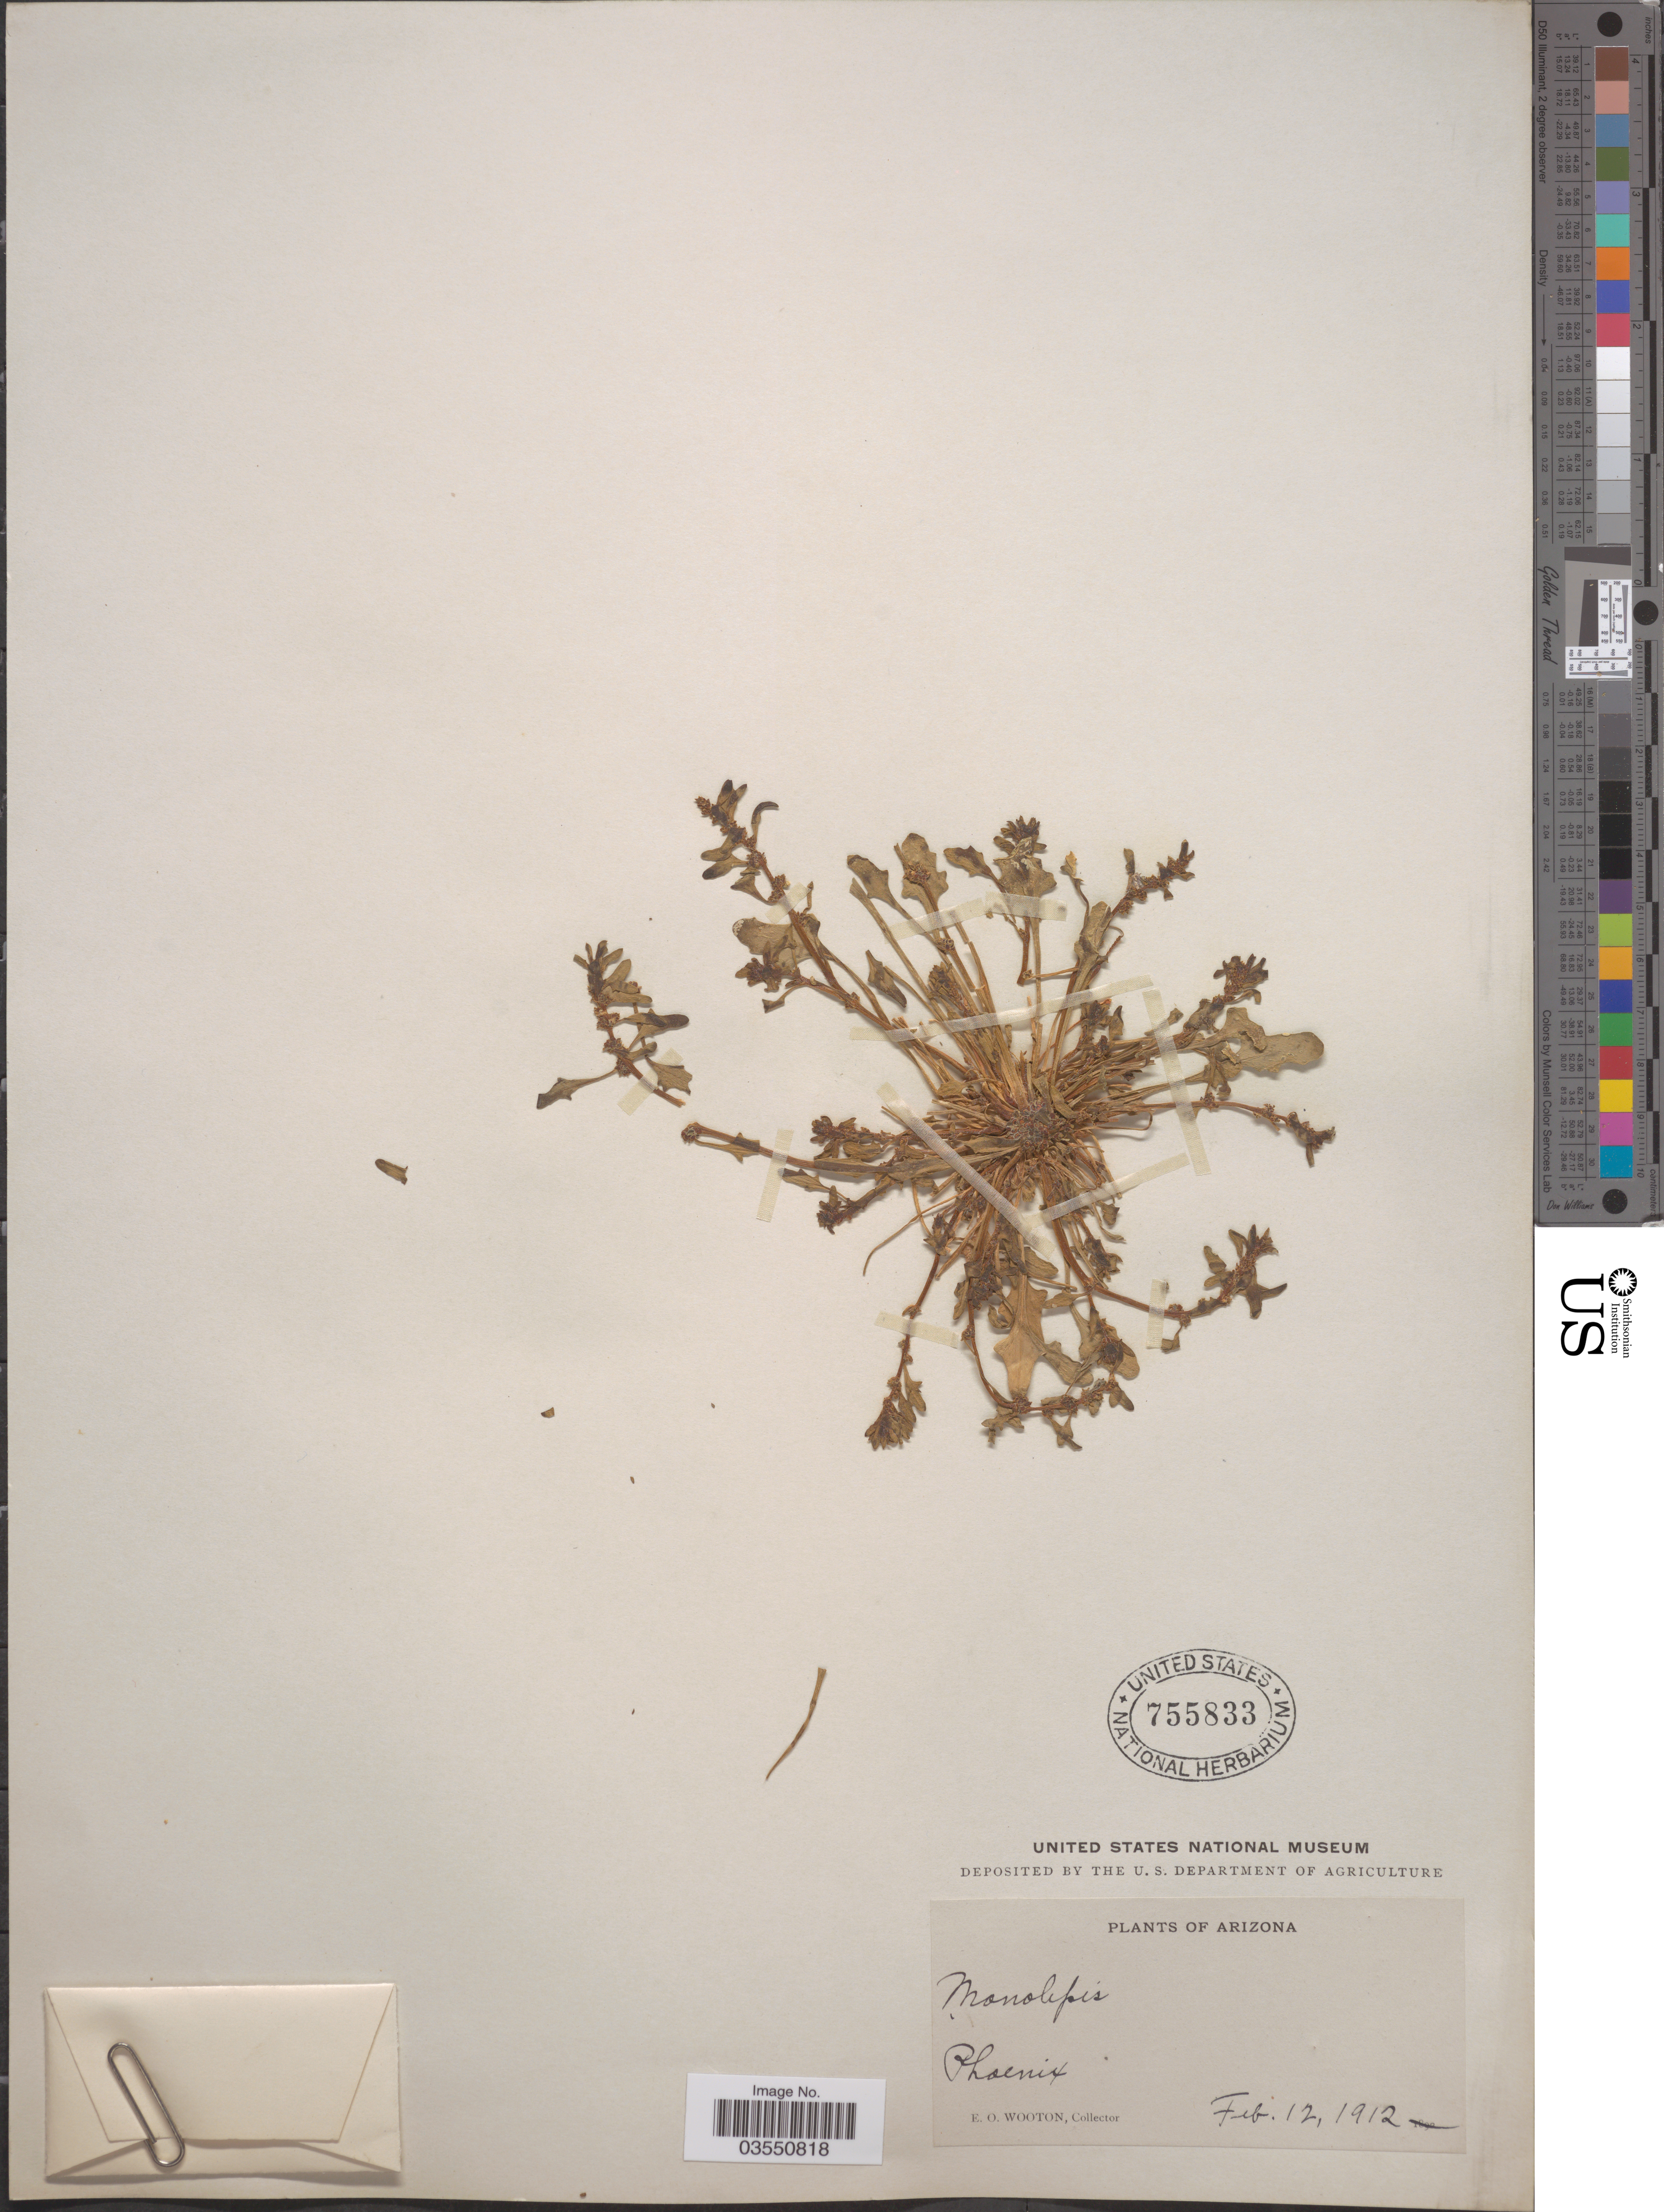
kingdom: Plantae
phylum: Tracheophyta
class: Magnoliopsida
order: Caryophyllales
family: Amaranthaceae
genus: Blitum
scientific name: Blitum nuttallianum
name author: Schult.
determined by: Strong, Mark T., (BOT), Smithsonian Institution - National Museum of Natural History (UNITED STATES)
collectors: E. O. Wooton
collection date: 1912-02-12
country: United States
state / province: Arizona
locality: Phoenix.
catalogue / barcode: US 755833